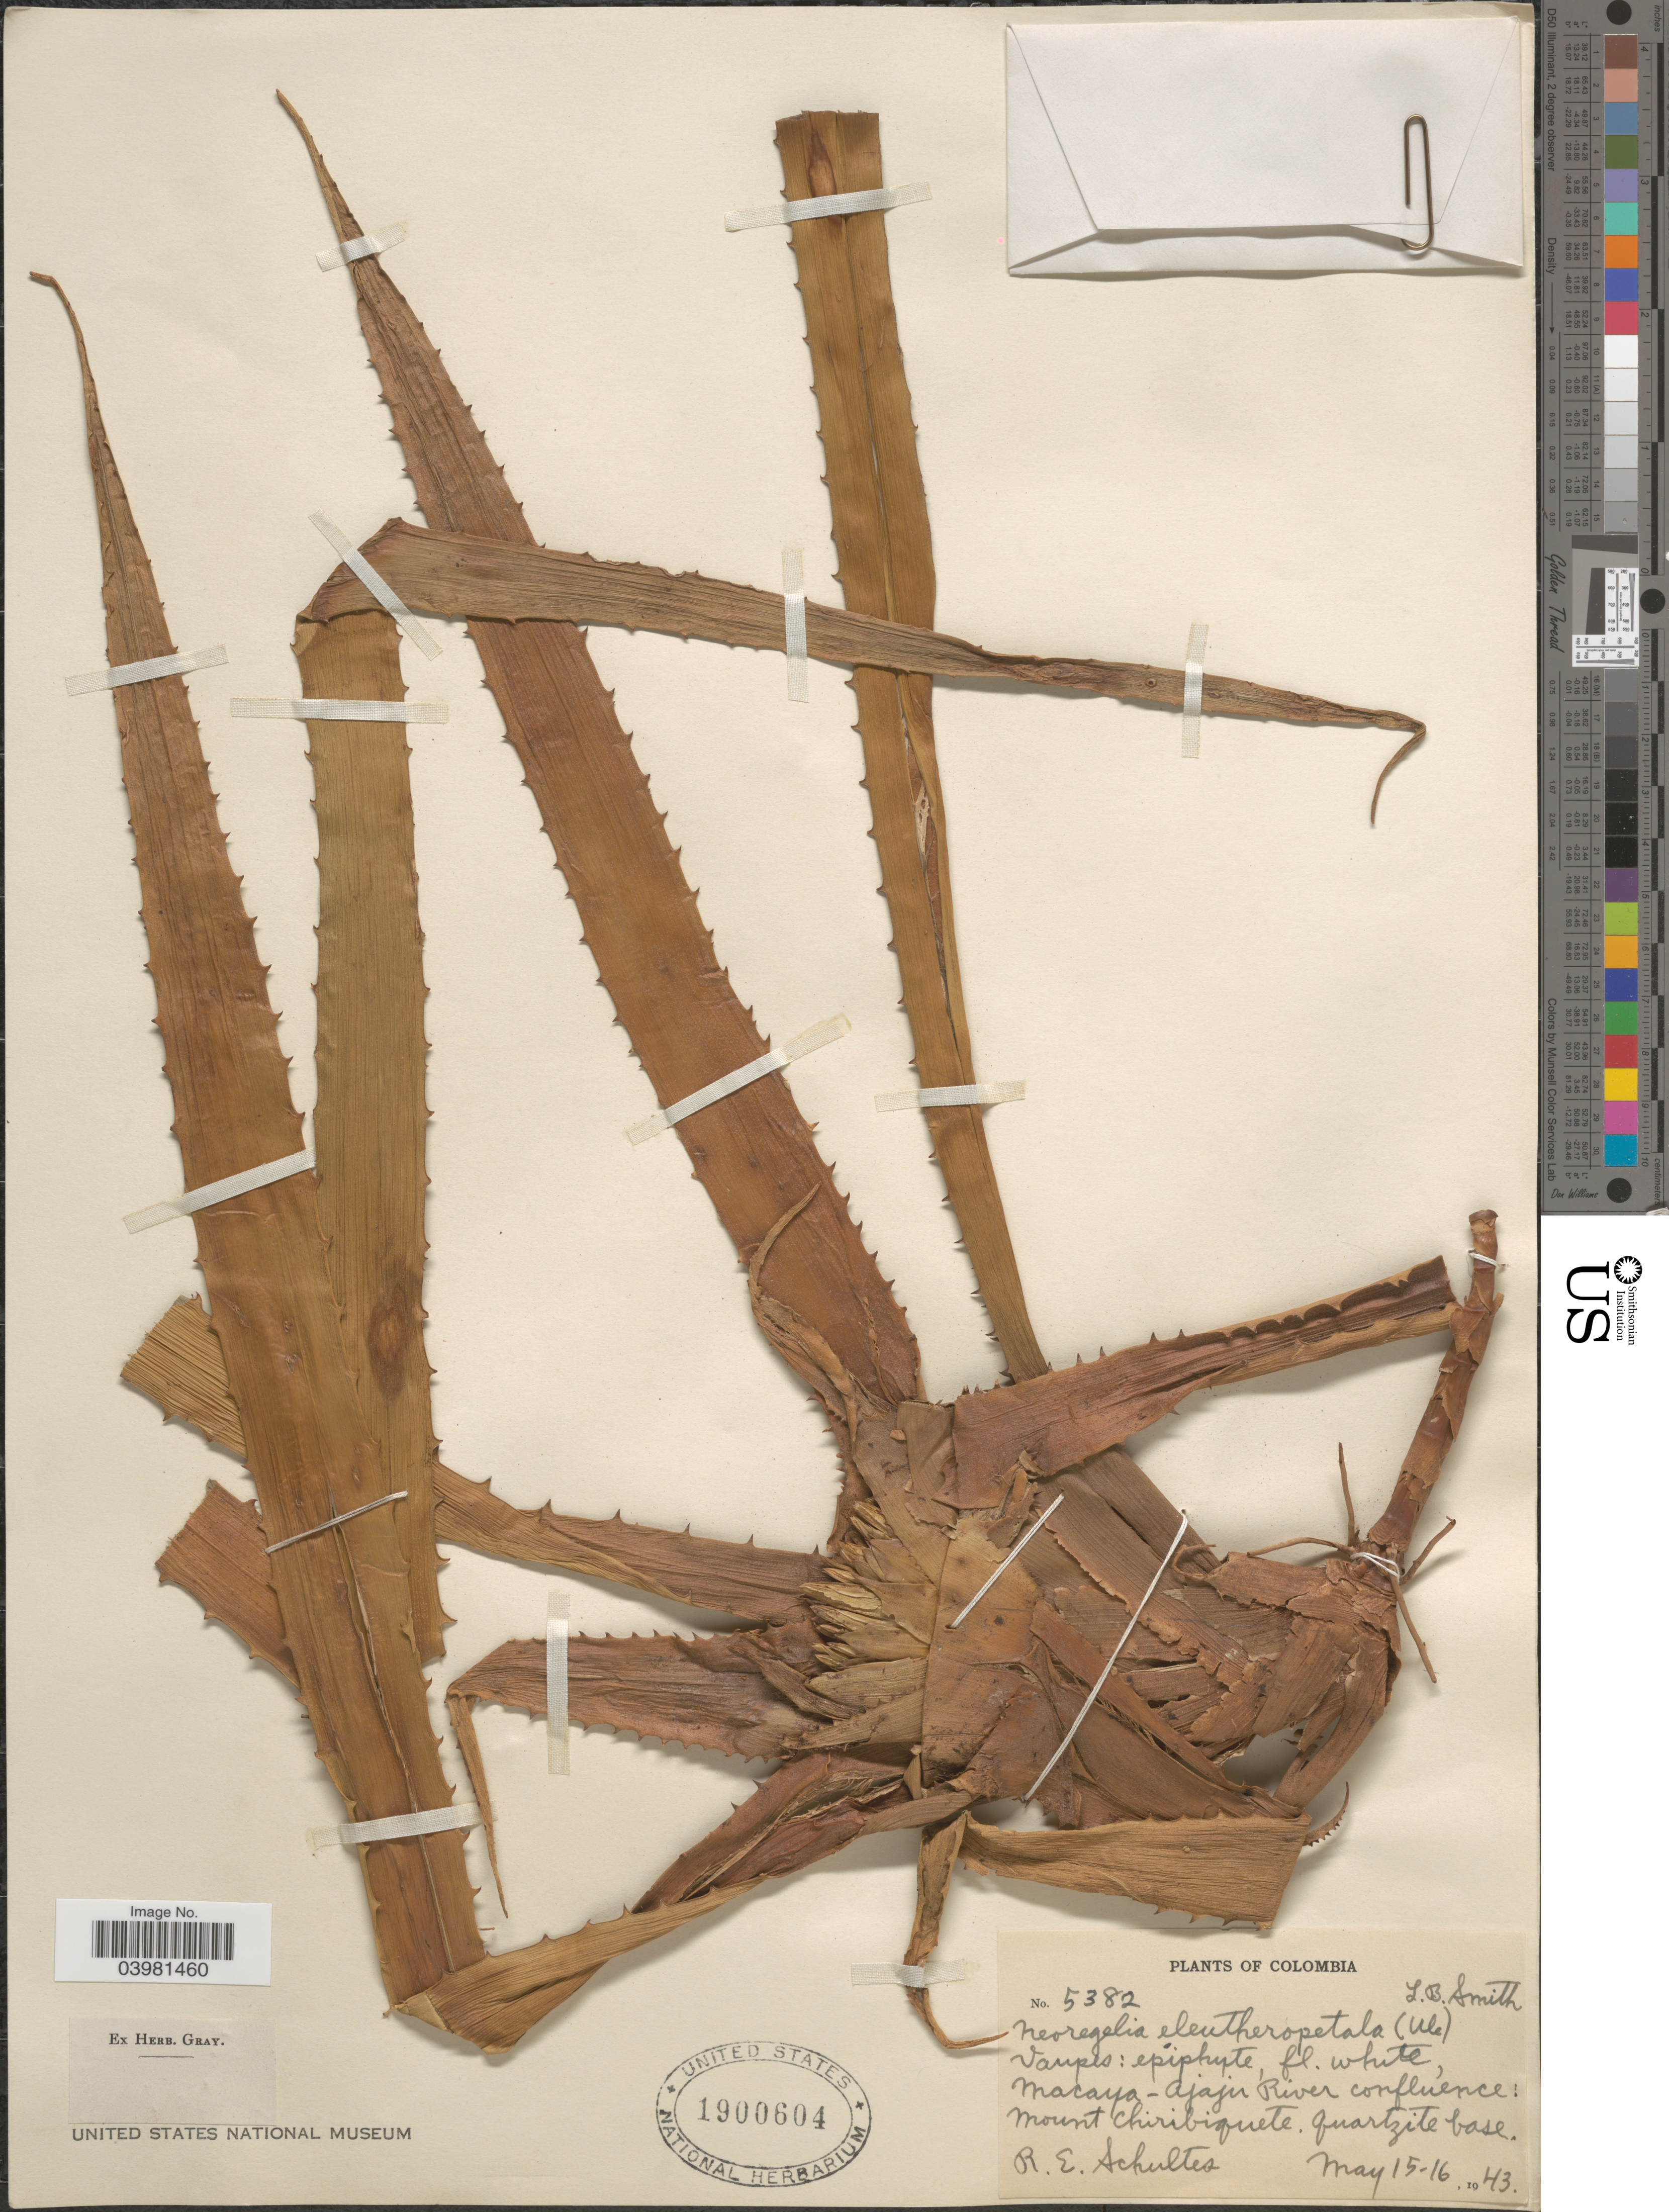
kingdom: Plantae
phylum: Tracheophyta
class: Liliopsida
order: Poales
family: Bromeliaceae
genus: Neoregelia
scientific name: Neoregelia eleutheropetala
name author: (Ule) L.B. Sm.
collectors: R. E. Schultes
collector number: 5382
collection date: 1943-05-15/1943-05-16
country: Colombia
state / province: Vaupés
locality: Macaya-Ajaju River confluence: mount Chiribiquete.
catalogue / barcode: US 1900604